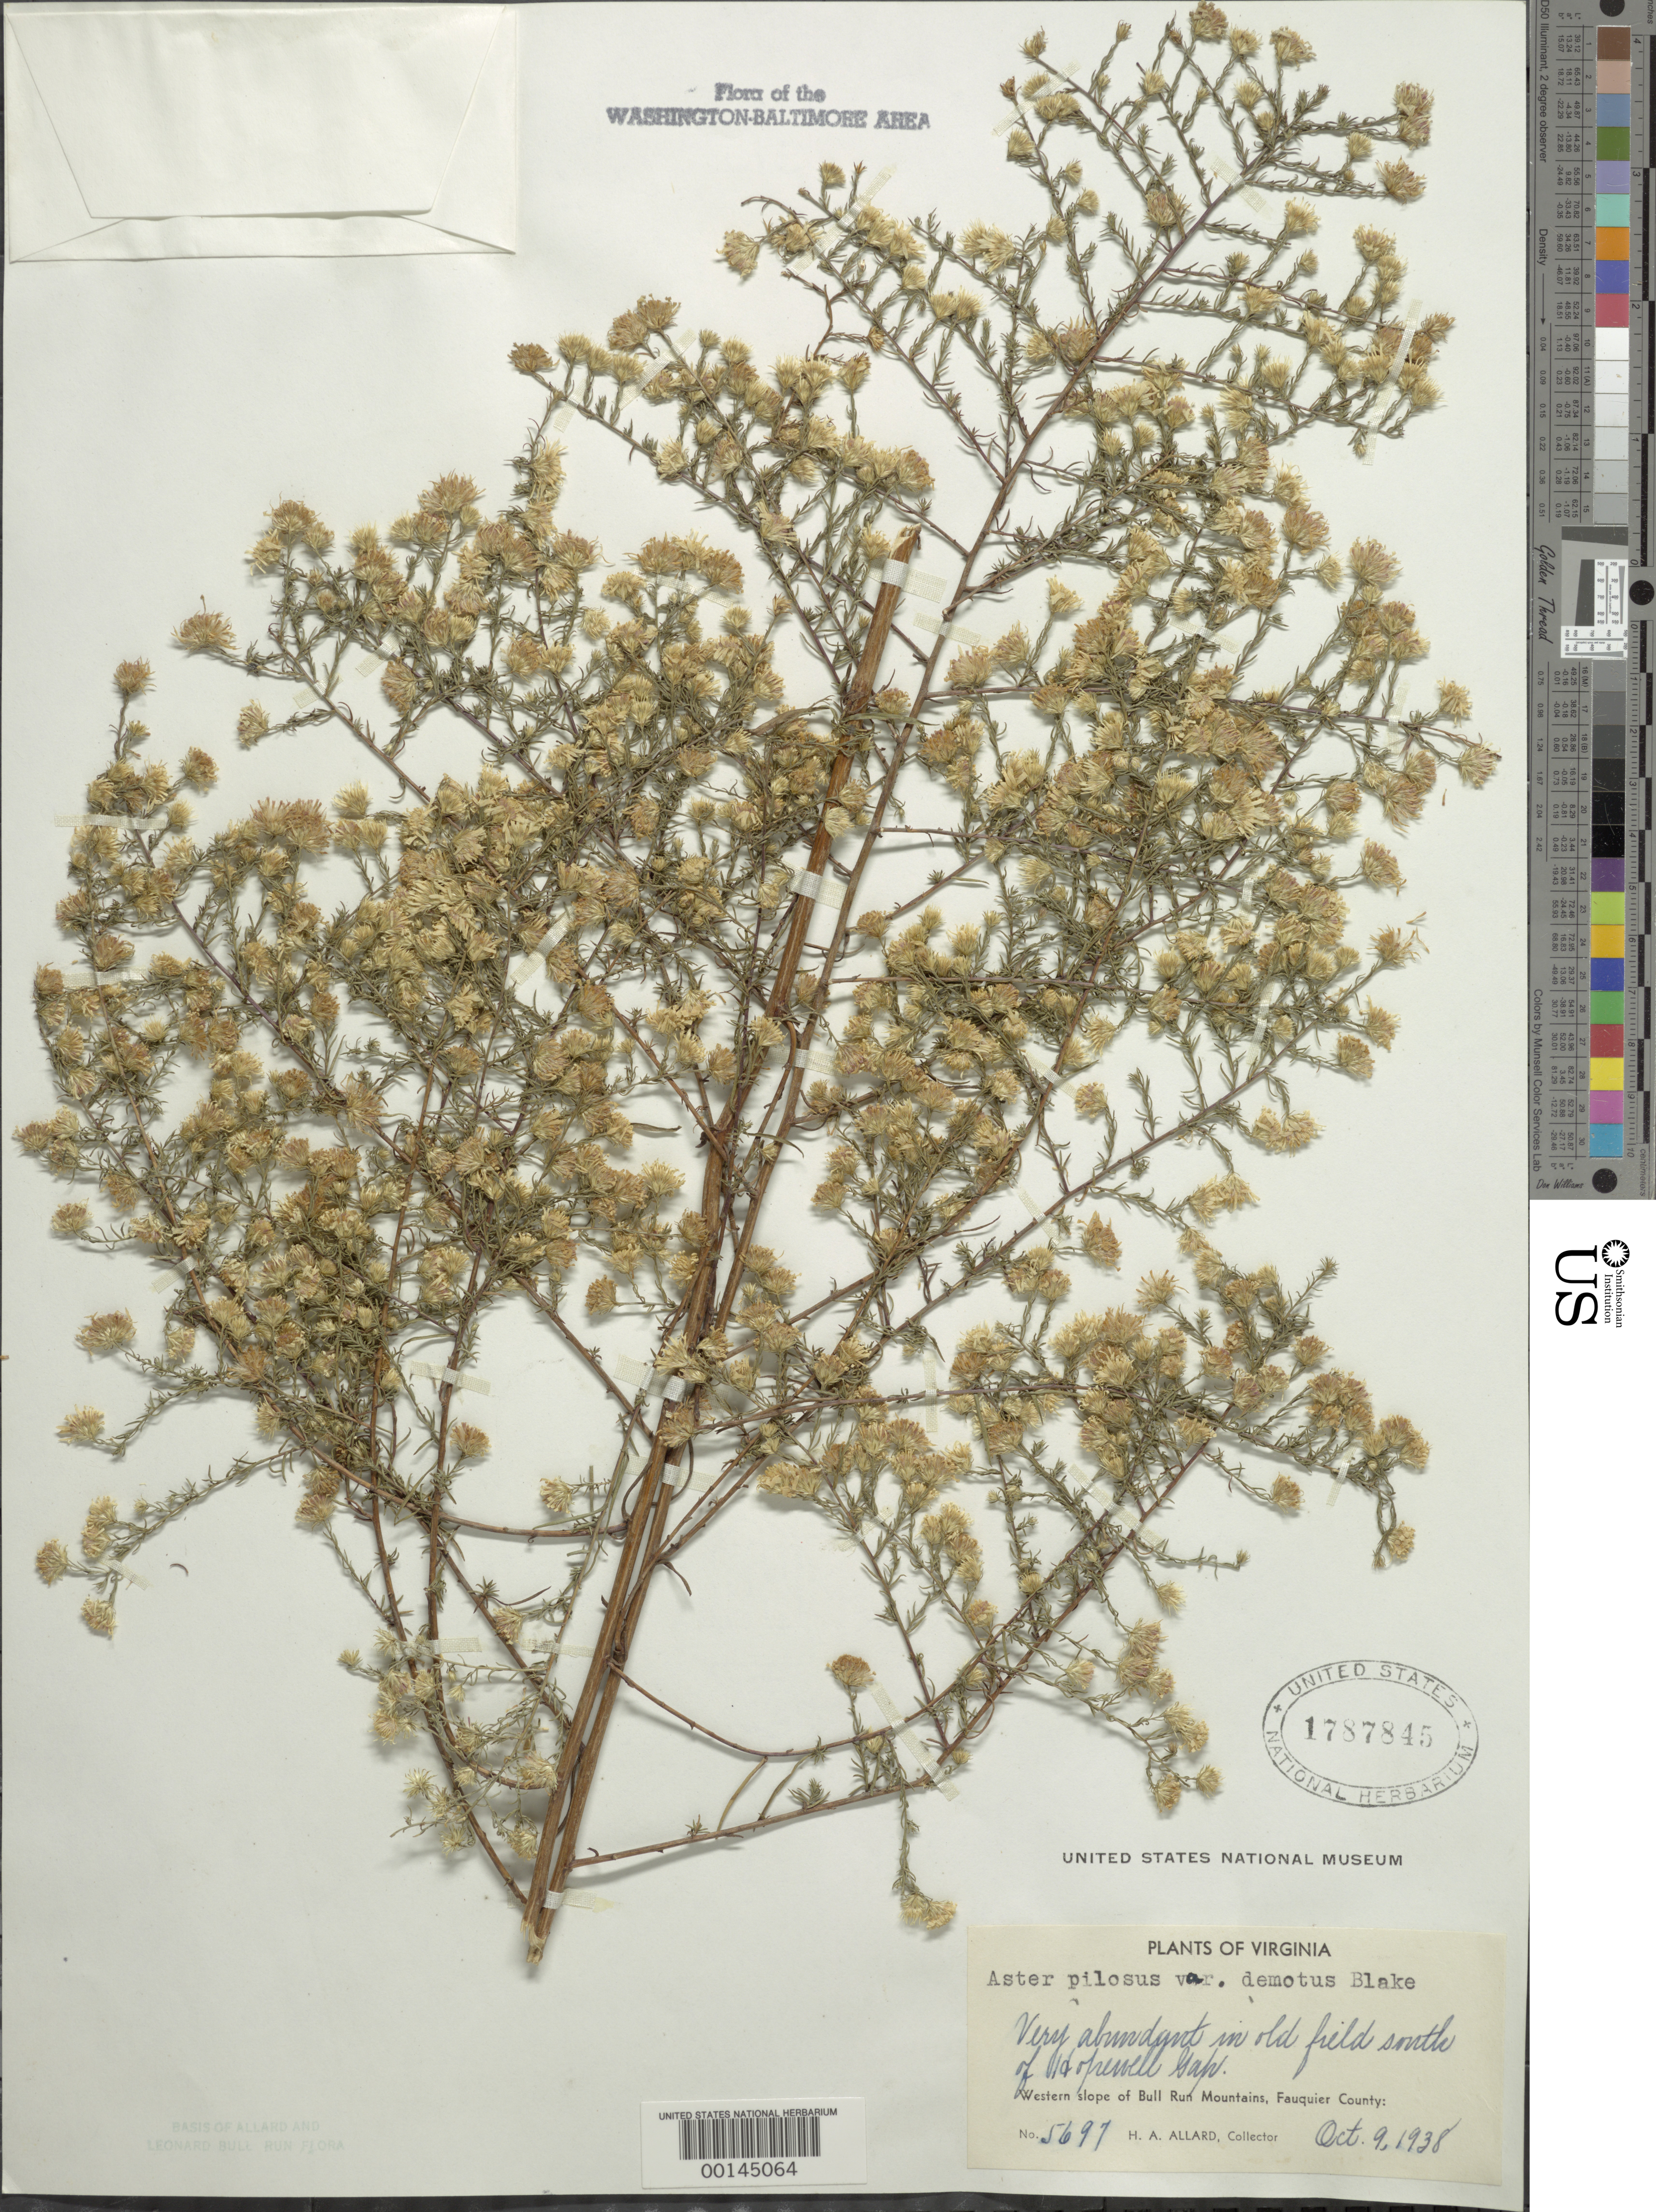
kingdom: Plantae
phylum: Tracheophyta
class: Magnoliopsida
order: Asterales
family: Asteraceae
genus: Symphyotrichum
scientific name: Symphyotrichum pilosum var. pringlei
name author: (A. Gray) G.L. Nesom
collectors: H. A. Allard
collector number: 5697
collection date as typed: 09 Oct 1938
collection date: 1938-10-09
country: United States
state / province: Virginia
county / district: Fauquier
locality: South of Hopewell Gap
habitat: Old field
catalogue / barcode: US 1787845